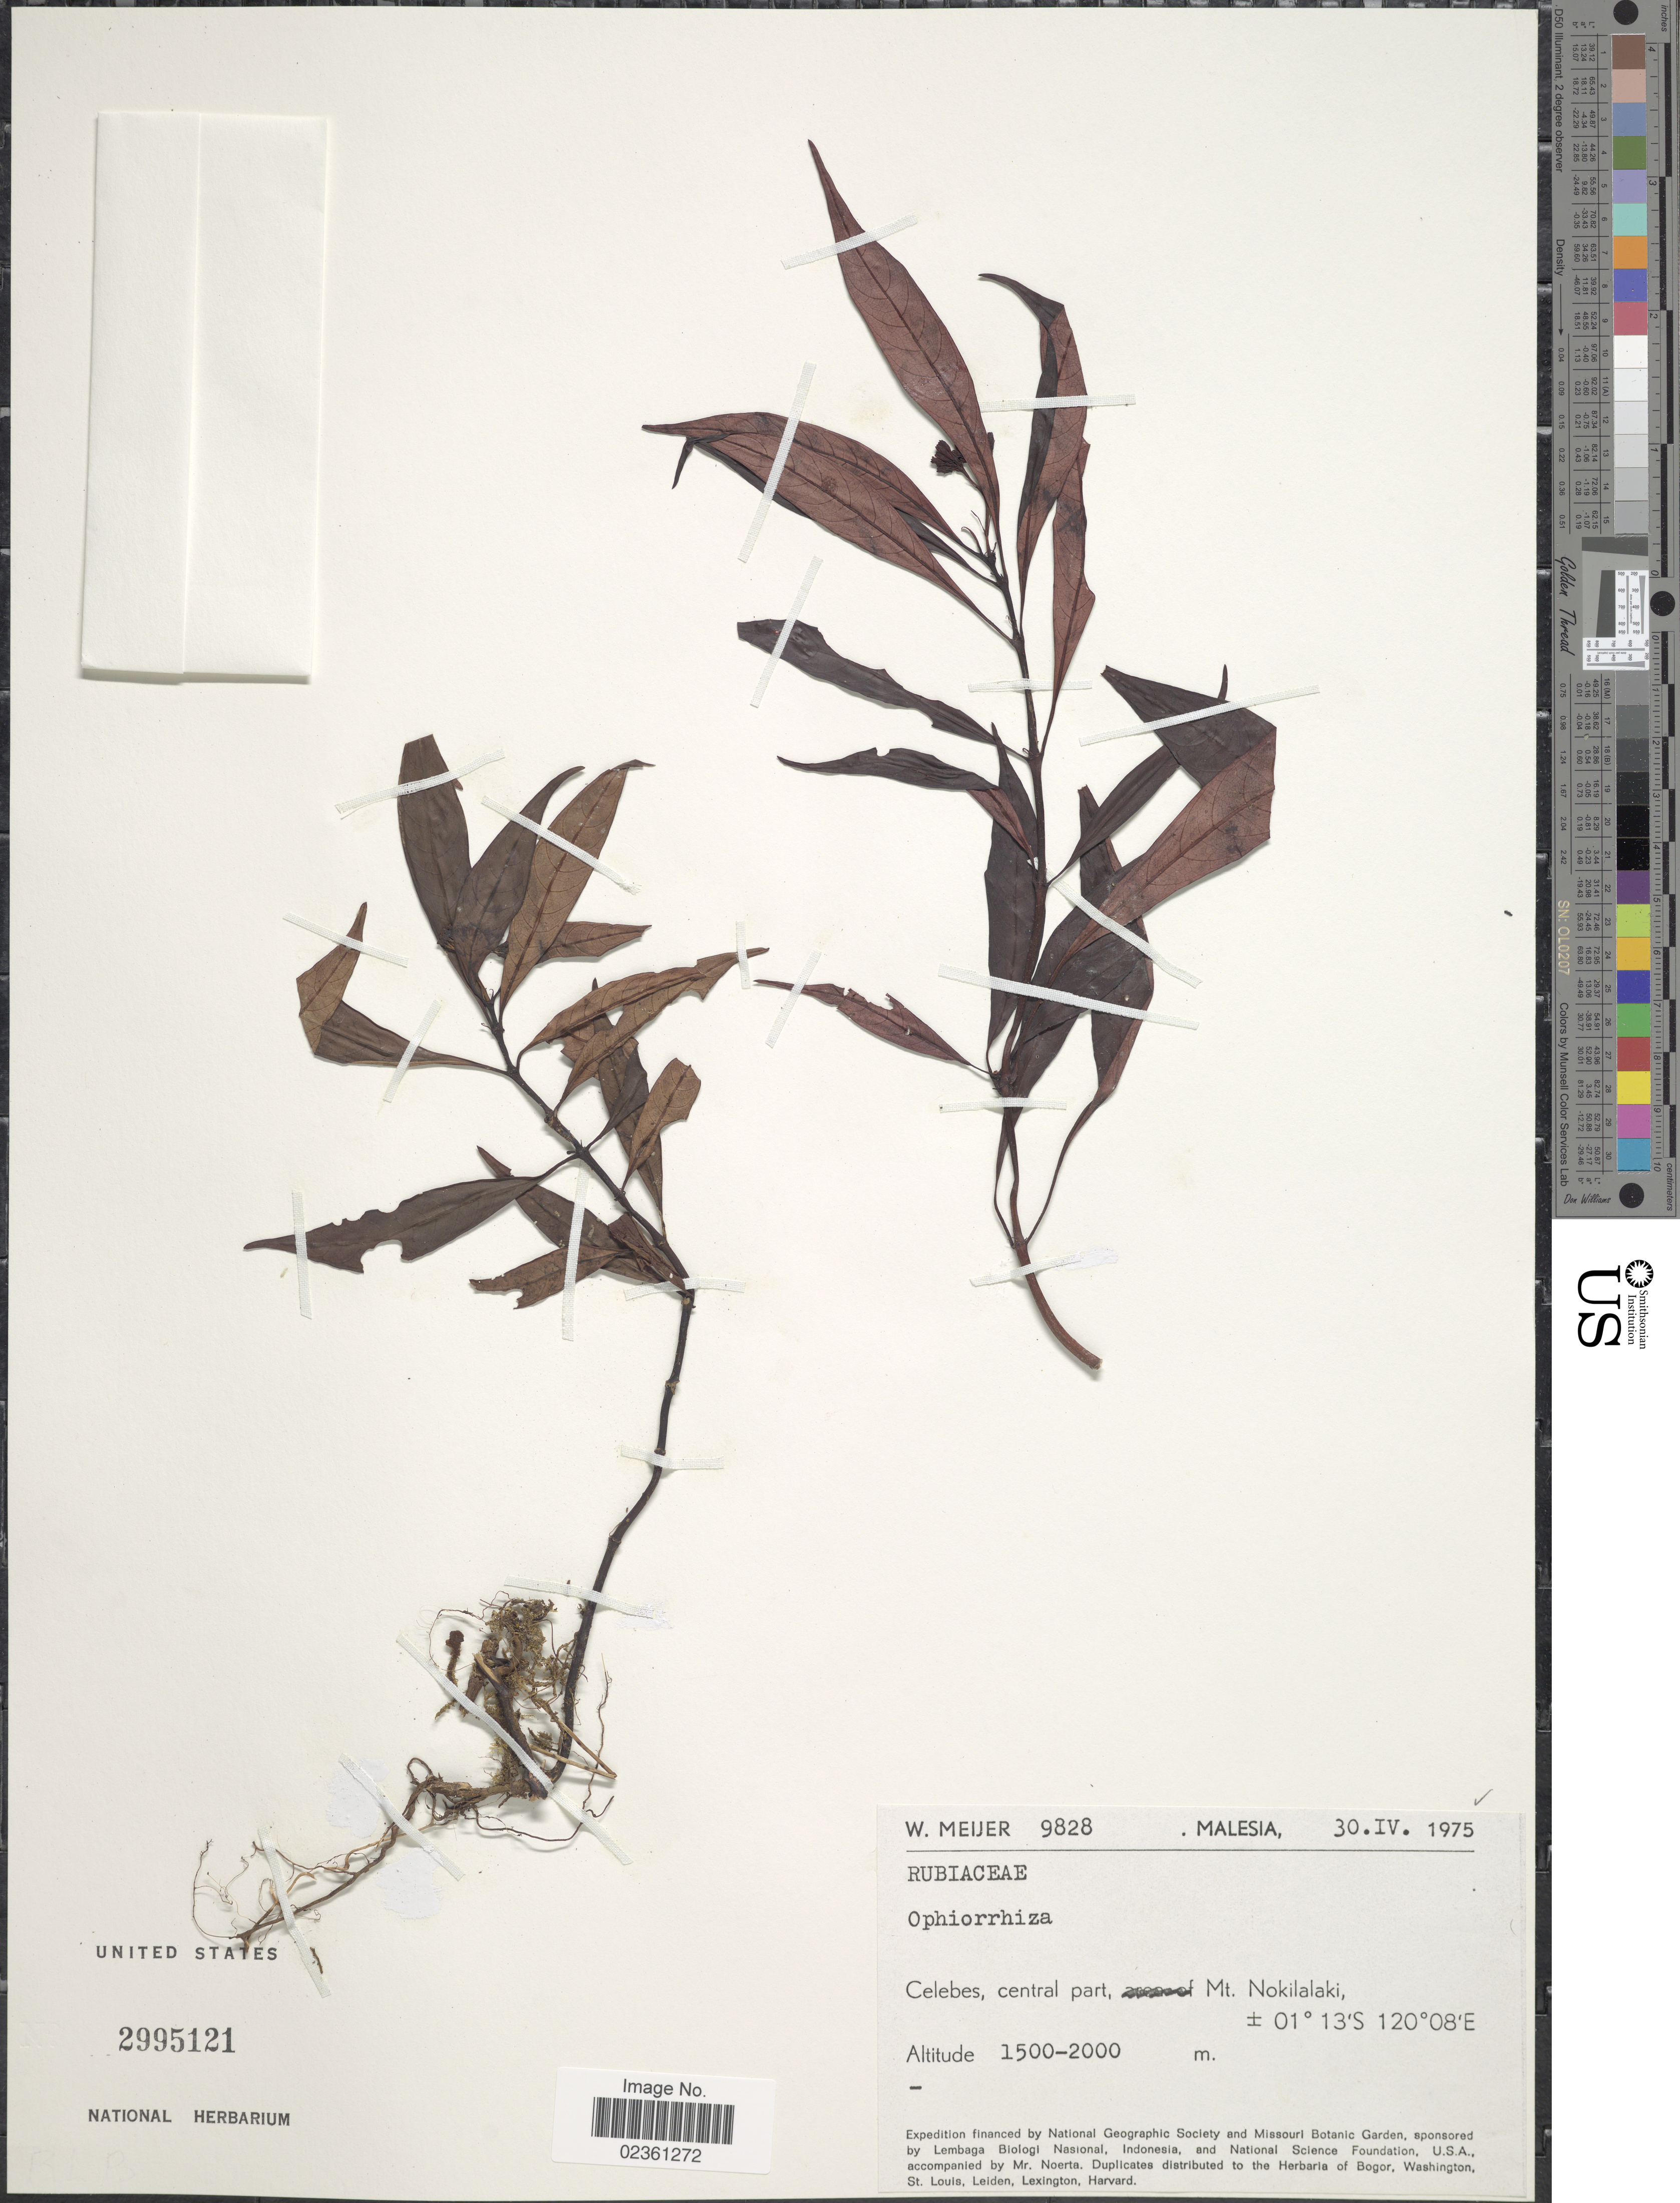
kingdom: Plantae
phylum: Tracheophyta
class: Magnoliopsida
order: Gentianales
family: Rubiaceae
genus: Ophiorrhiza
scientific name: Ophiorrhiza sp.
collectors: W. Meijer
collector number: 9828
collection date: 1975-04-30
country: Indonesia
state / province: Sulawesi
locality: Malesia, Celebes, central part, Mt Nokilalaki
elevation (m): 1500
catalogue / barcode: US 2995121